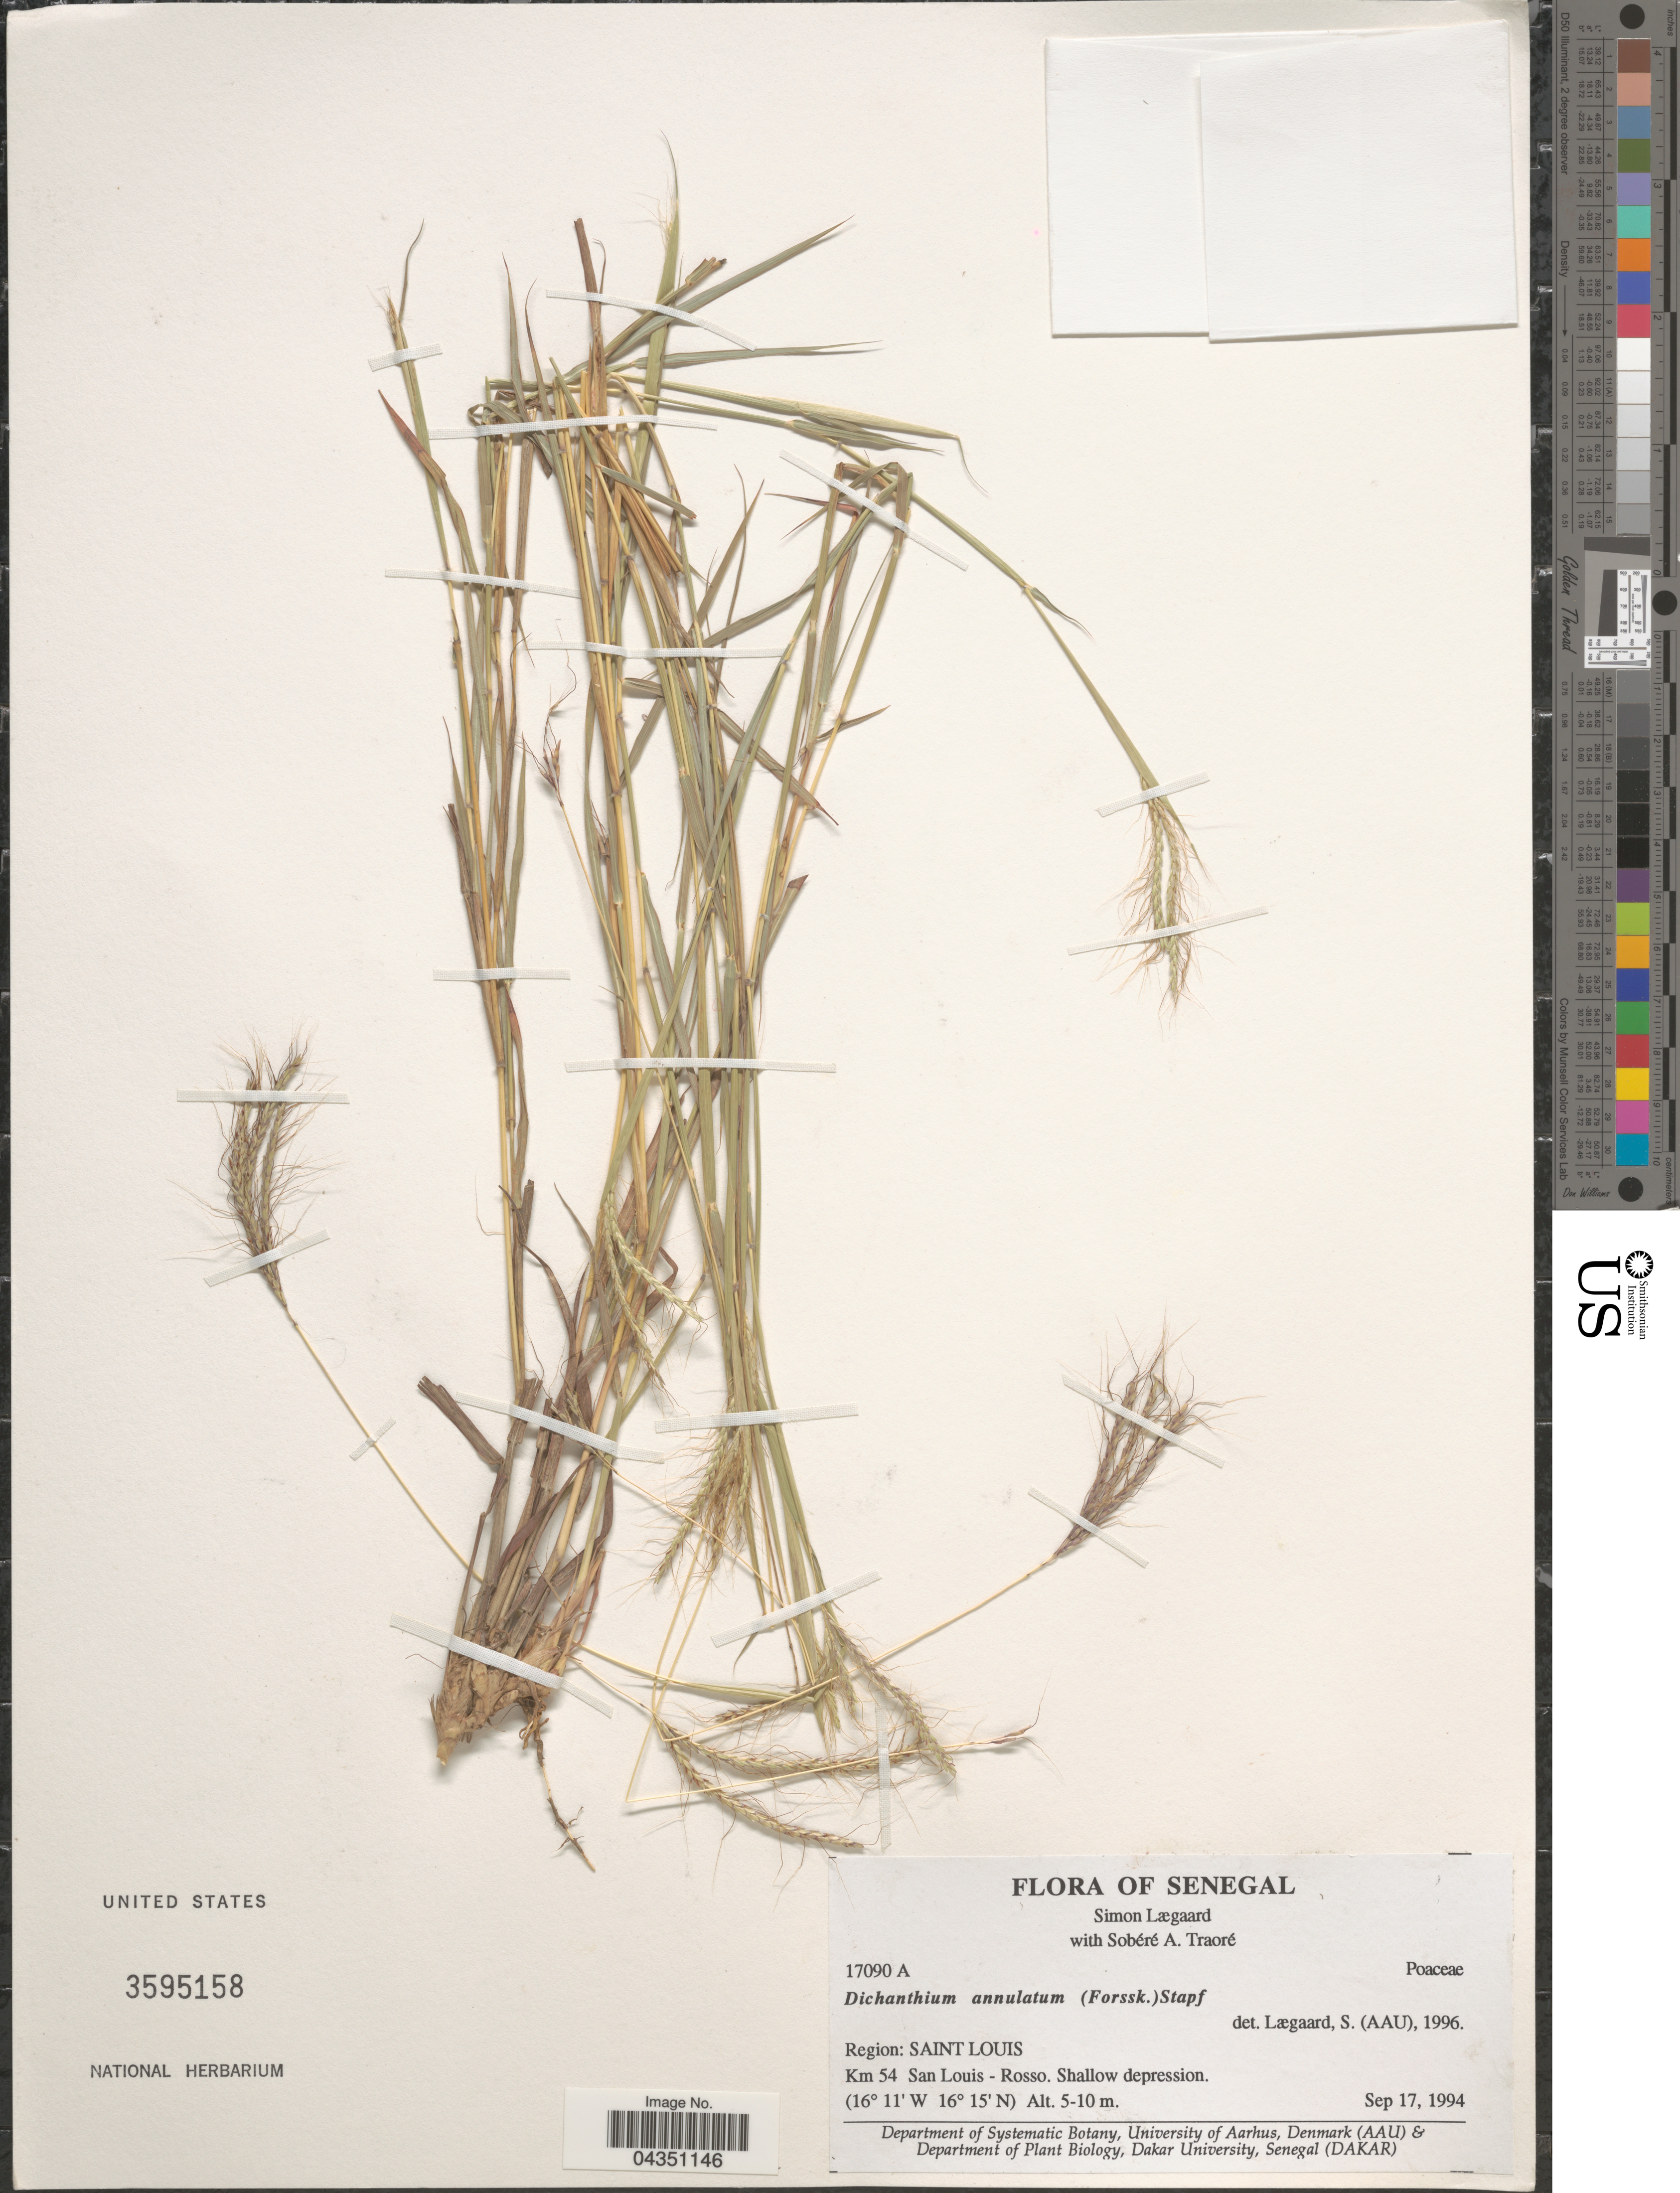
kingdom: Plantae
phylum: Tracheophyta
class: Liliopsida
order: Poales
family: Poaceae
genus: Dichanthium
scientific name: Dichanthium annulatum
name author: (Forssk.) Stapf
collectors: S. Lægaard & S. Traore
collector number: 17090A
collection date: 1994-09-17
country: Senegal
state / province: Saint-Louis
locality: Region: Saint Louis. Km 54 San Louis - Rosso.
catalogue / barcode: US 3595158